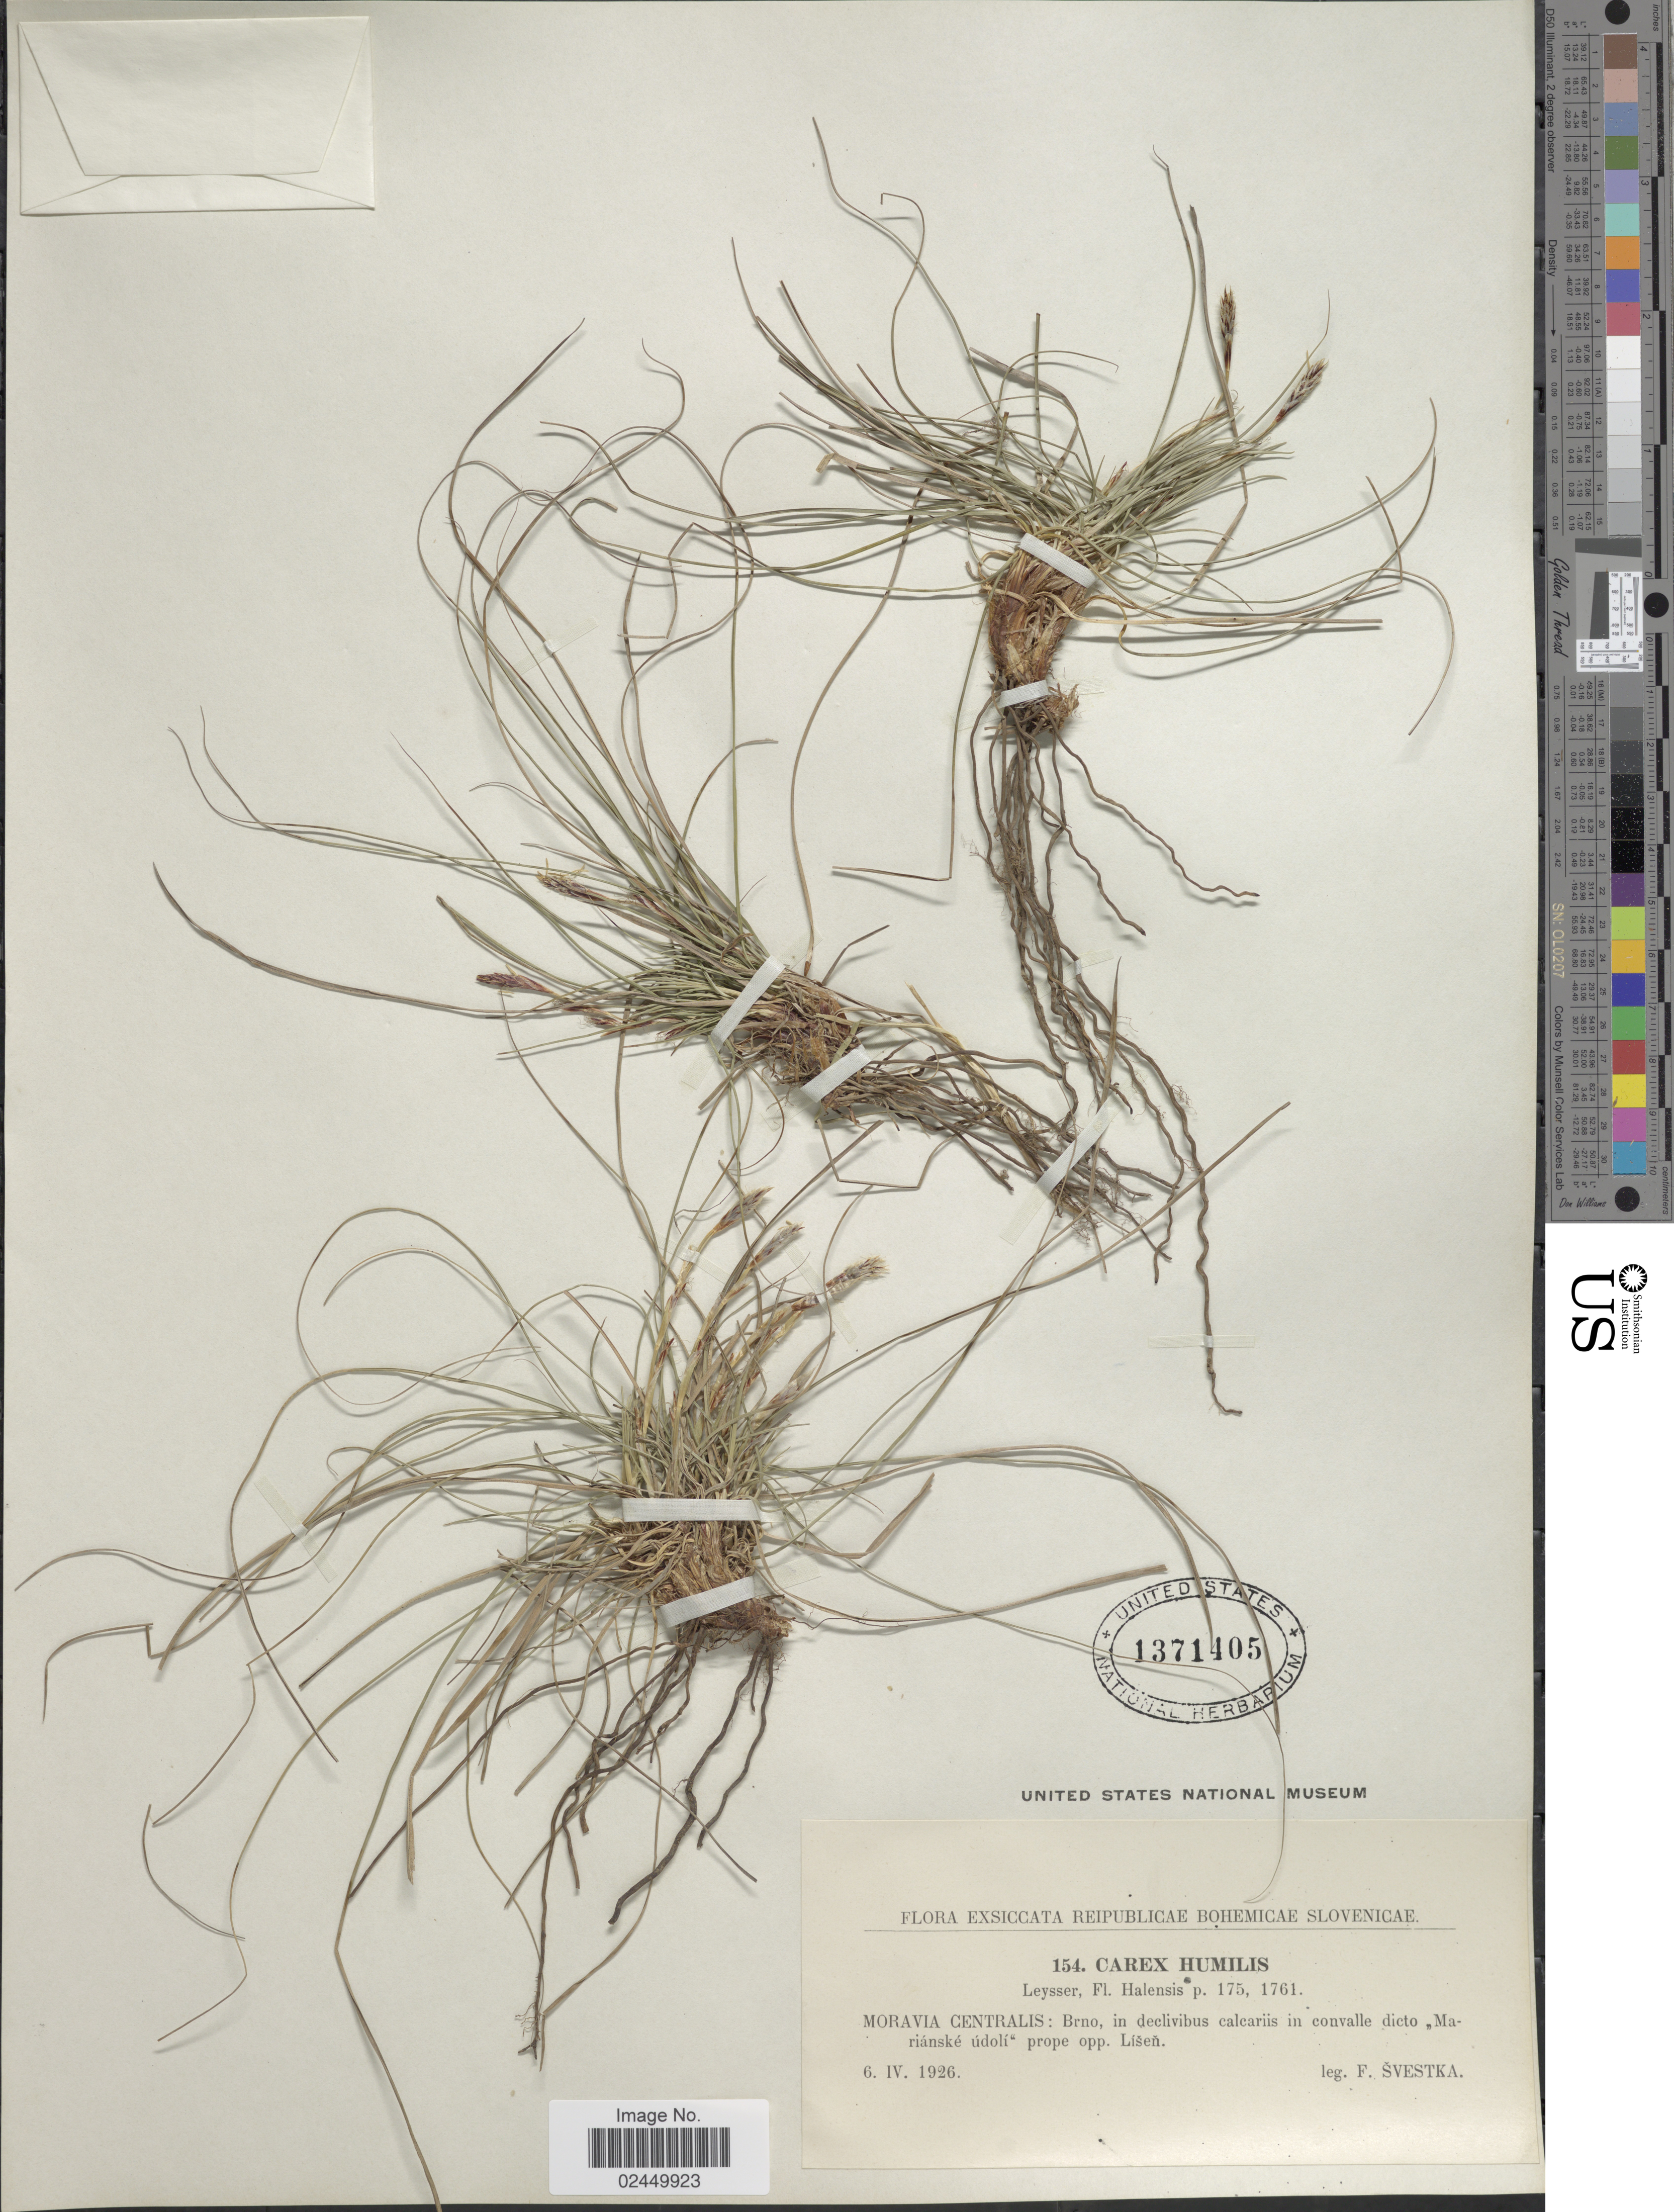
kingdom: Plantae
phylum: Tracheophyta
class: Liliopsida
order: Poales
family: Cyperaceae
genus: Carex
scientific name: Carex humilis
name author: Leyss.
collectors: F. Svestka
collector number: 154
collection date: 1926-04-06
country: Czechia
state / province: South Moravian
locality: Reipublicae Bohemicae Slovenicae. Moravia Centralis: Brno, in declivibus calcariis in convalle dicto Marianske udoli prope opp. Lisen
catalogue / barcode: US 1371405